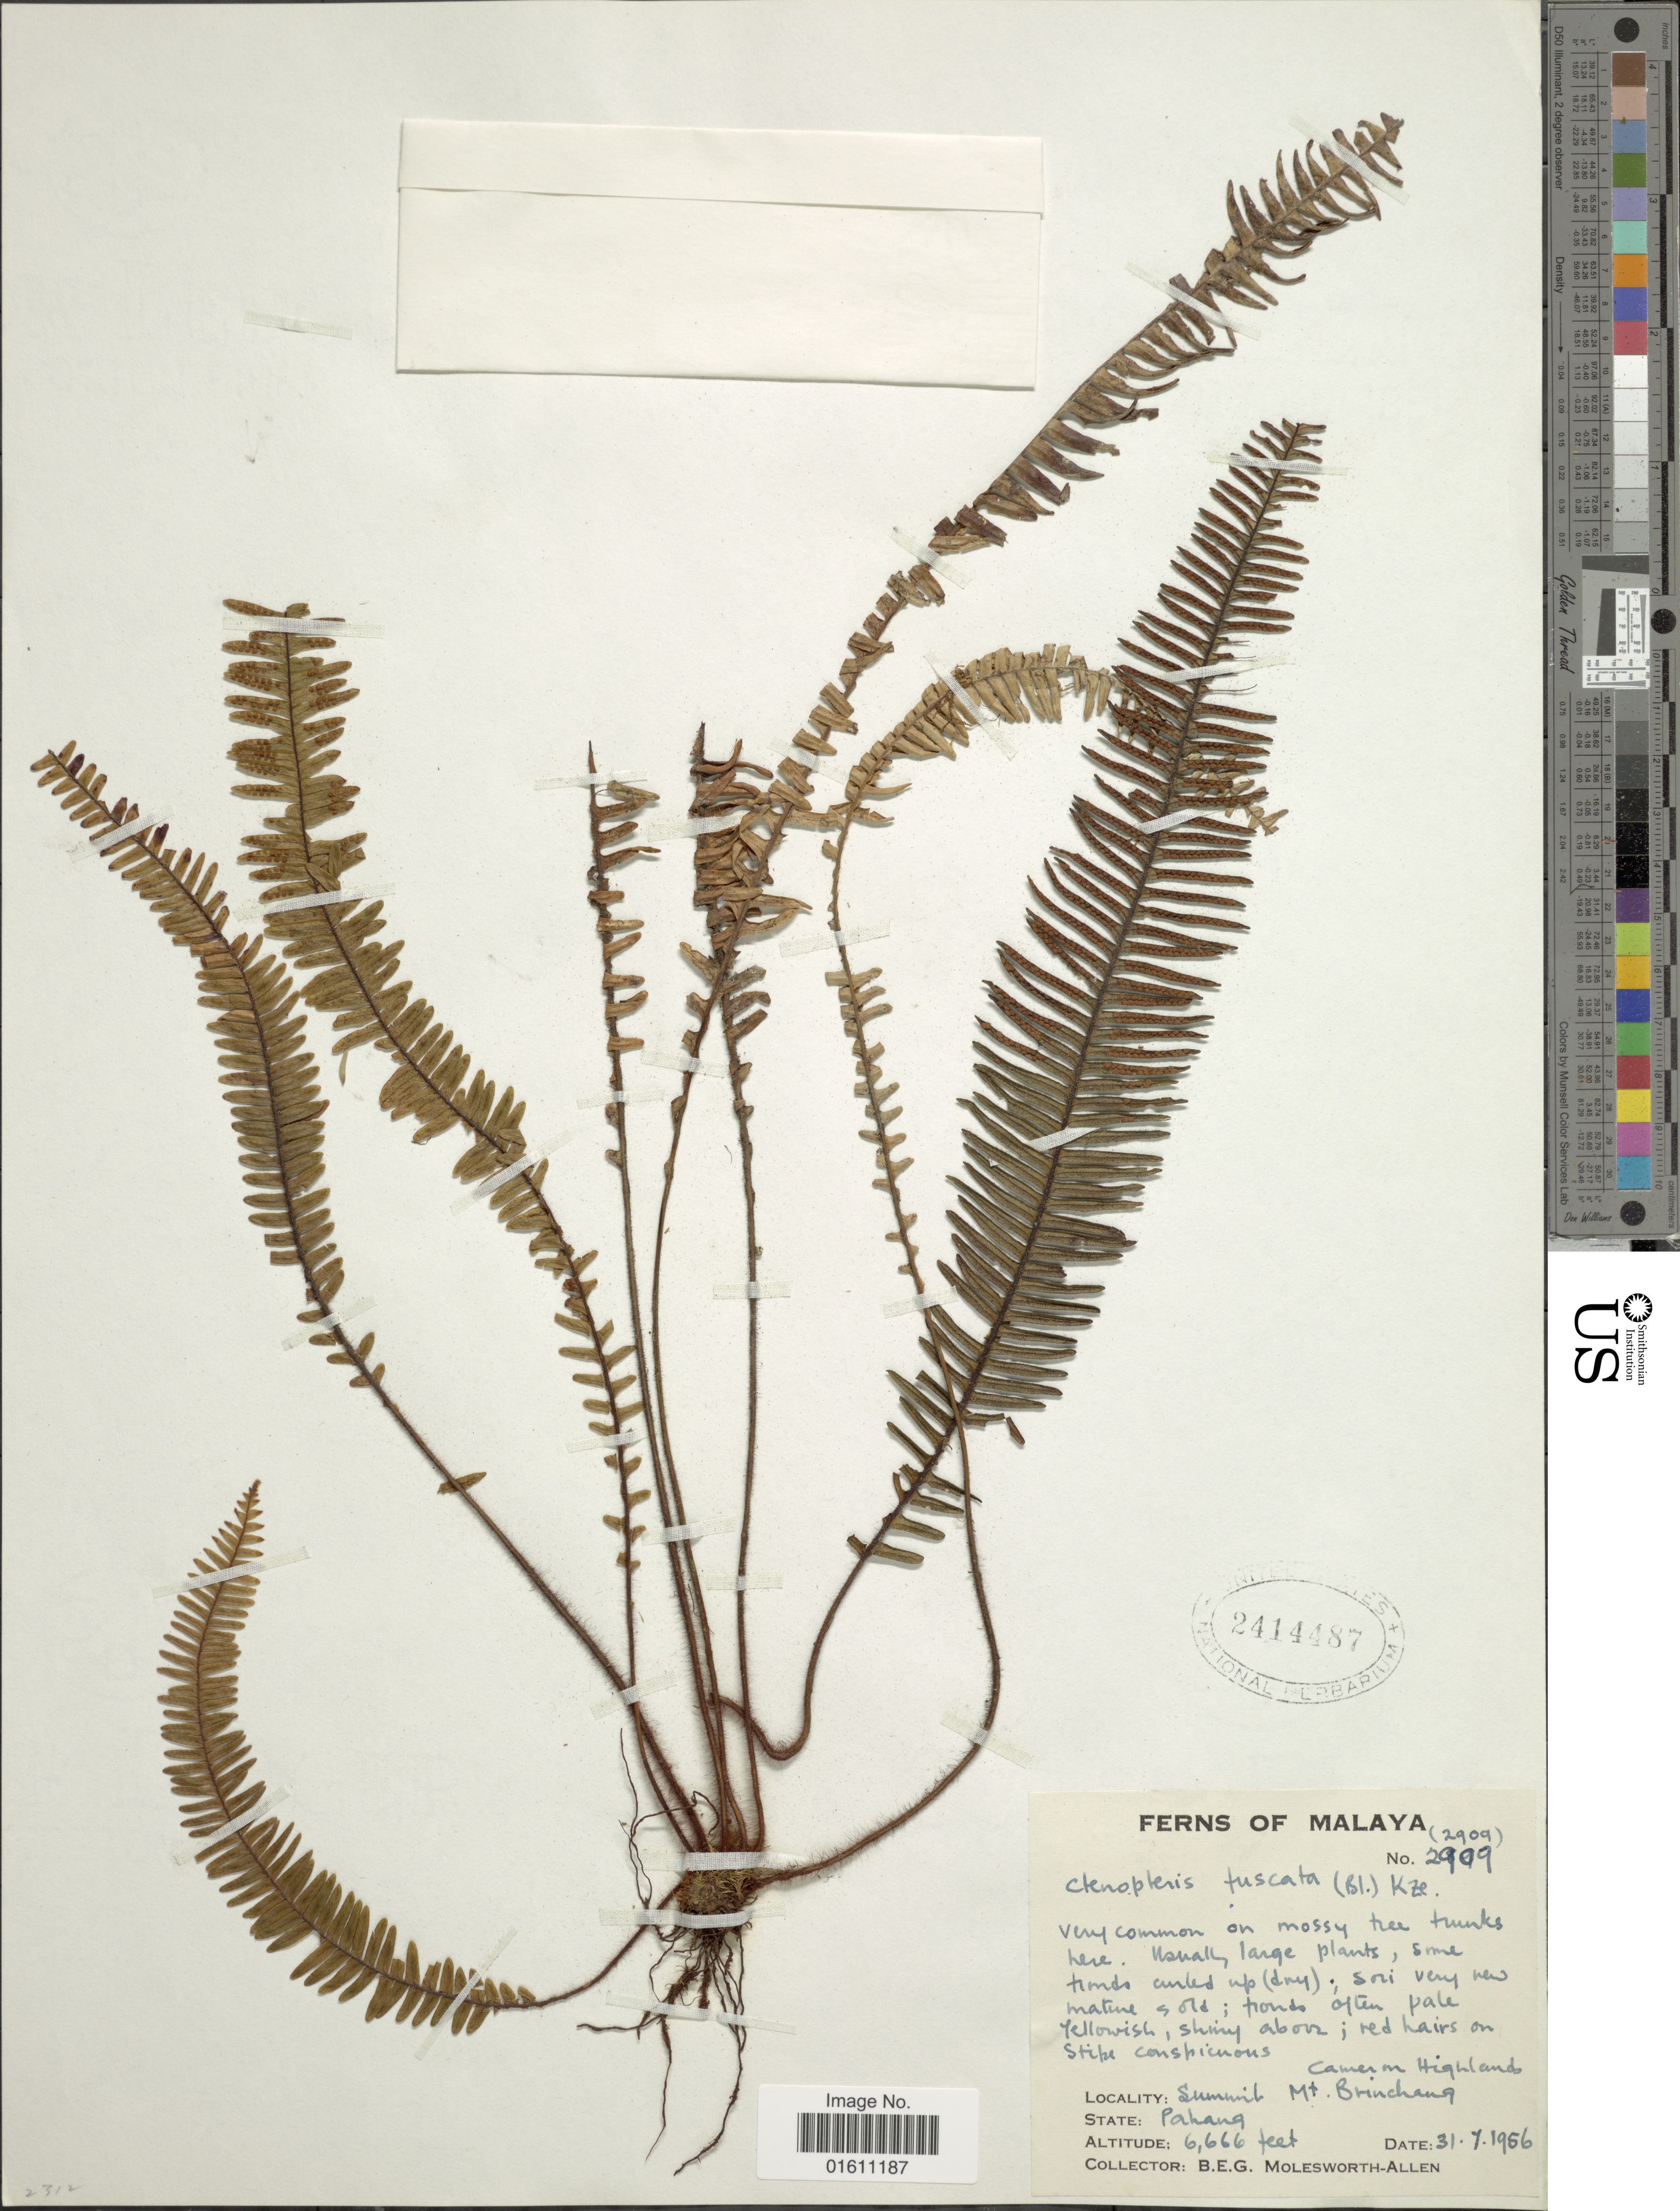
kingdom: Plantae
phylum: Tracheophyta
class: Polypodiopsida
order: Polypodiales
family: Polypodiaceae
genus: Dasygrammitis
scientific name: Dasygrammitis fuscata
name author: (Blume) Parris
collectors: B. E. G. Molesworth-Allen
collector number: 2909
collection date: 1956-07-31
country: Malaysia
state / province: Pahang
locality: Malaya, Summit Mt. Brinchang, Cameron Highlands, State: Pahang.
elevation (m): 2032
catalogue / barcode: US 2414487